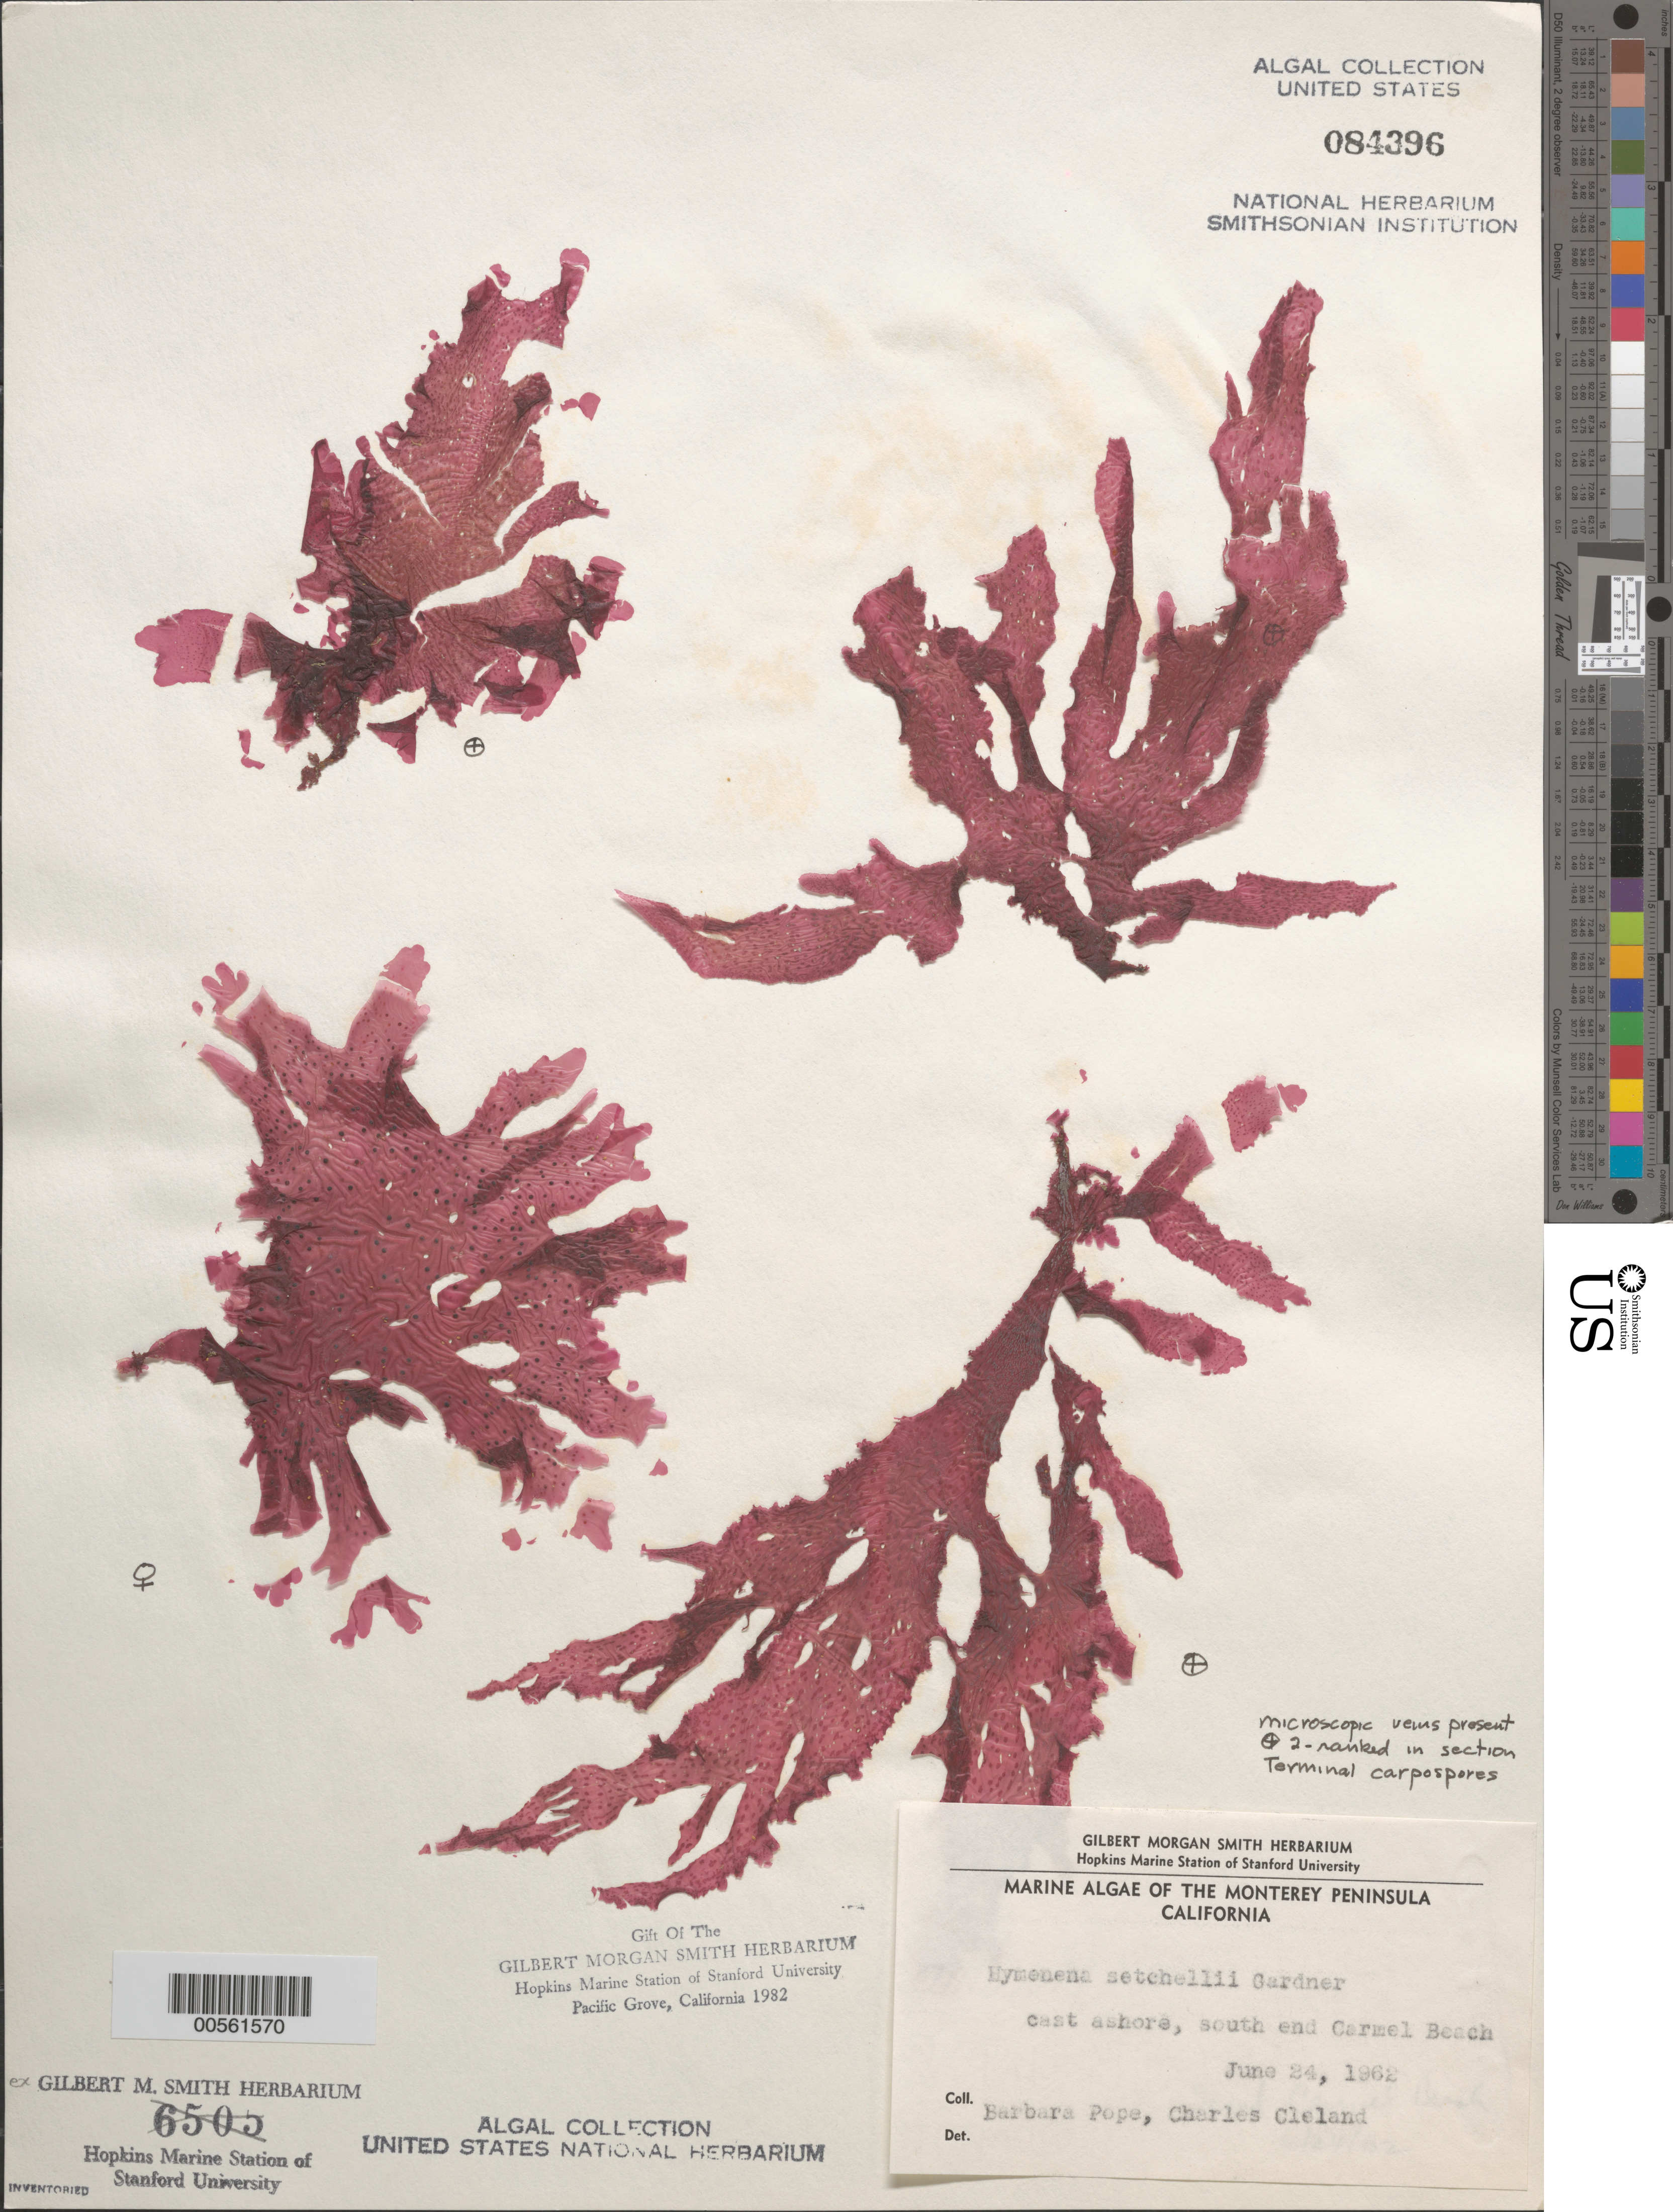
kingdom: Plantae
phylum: Rhodophyta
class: Florideophyceae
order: Ceramiales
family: Delesseriaceae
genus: Hymenena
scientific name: Hymenena setchellii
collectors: B. Pope & C. Cleland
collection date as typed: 24 Jun 1962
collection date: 1962-06-24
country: United States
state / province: California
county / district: Monterey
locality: Carmel Beach, south end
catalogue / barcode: US 84396